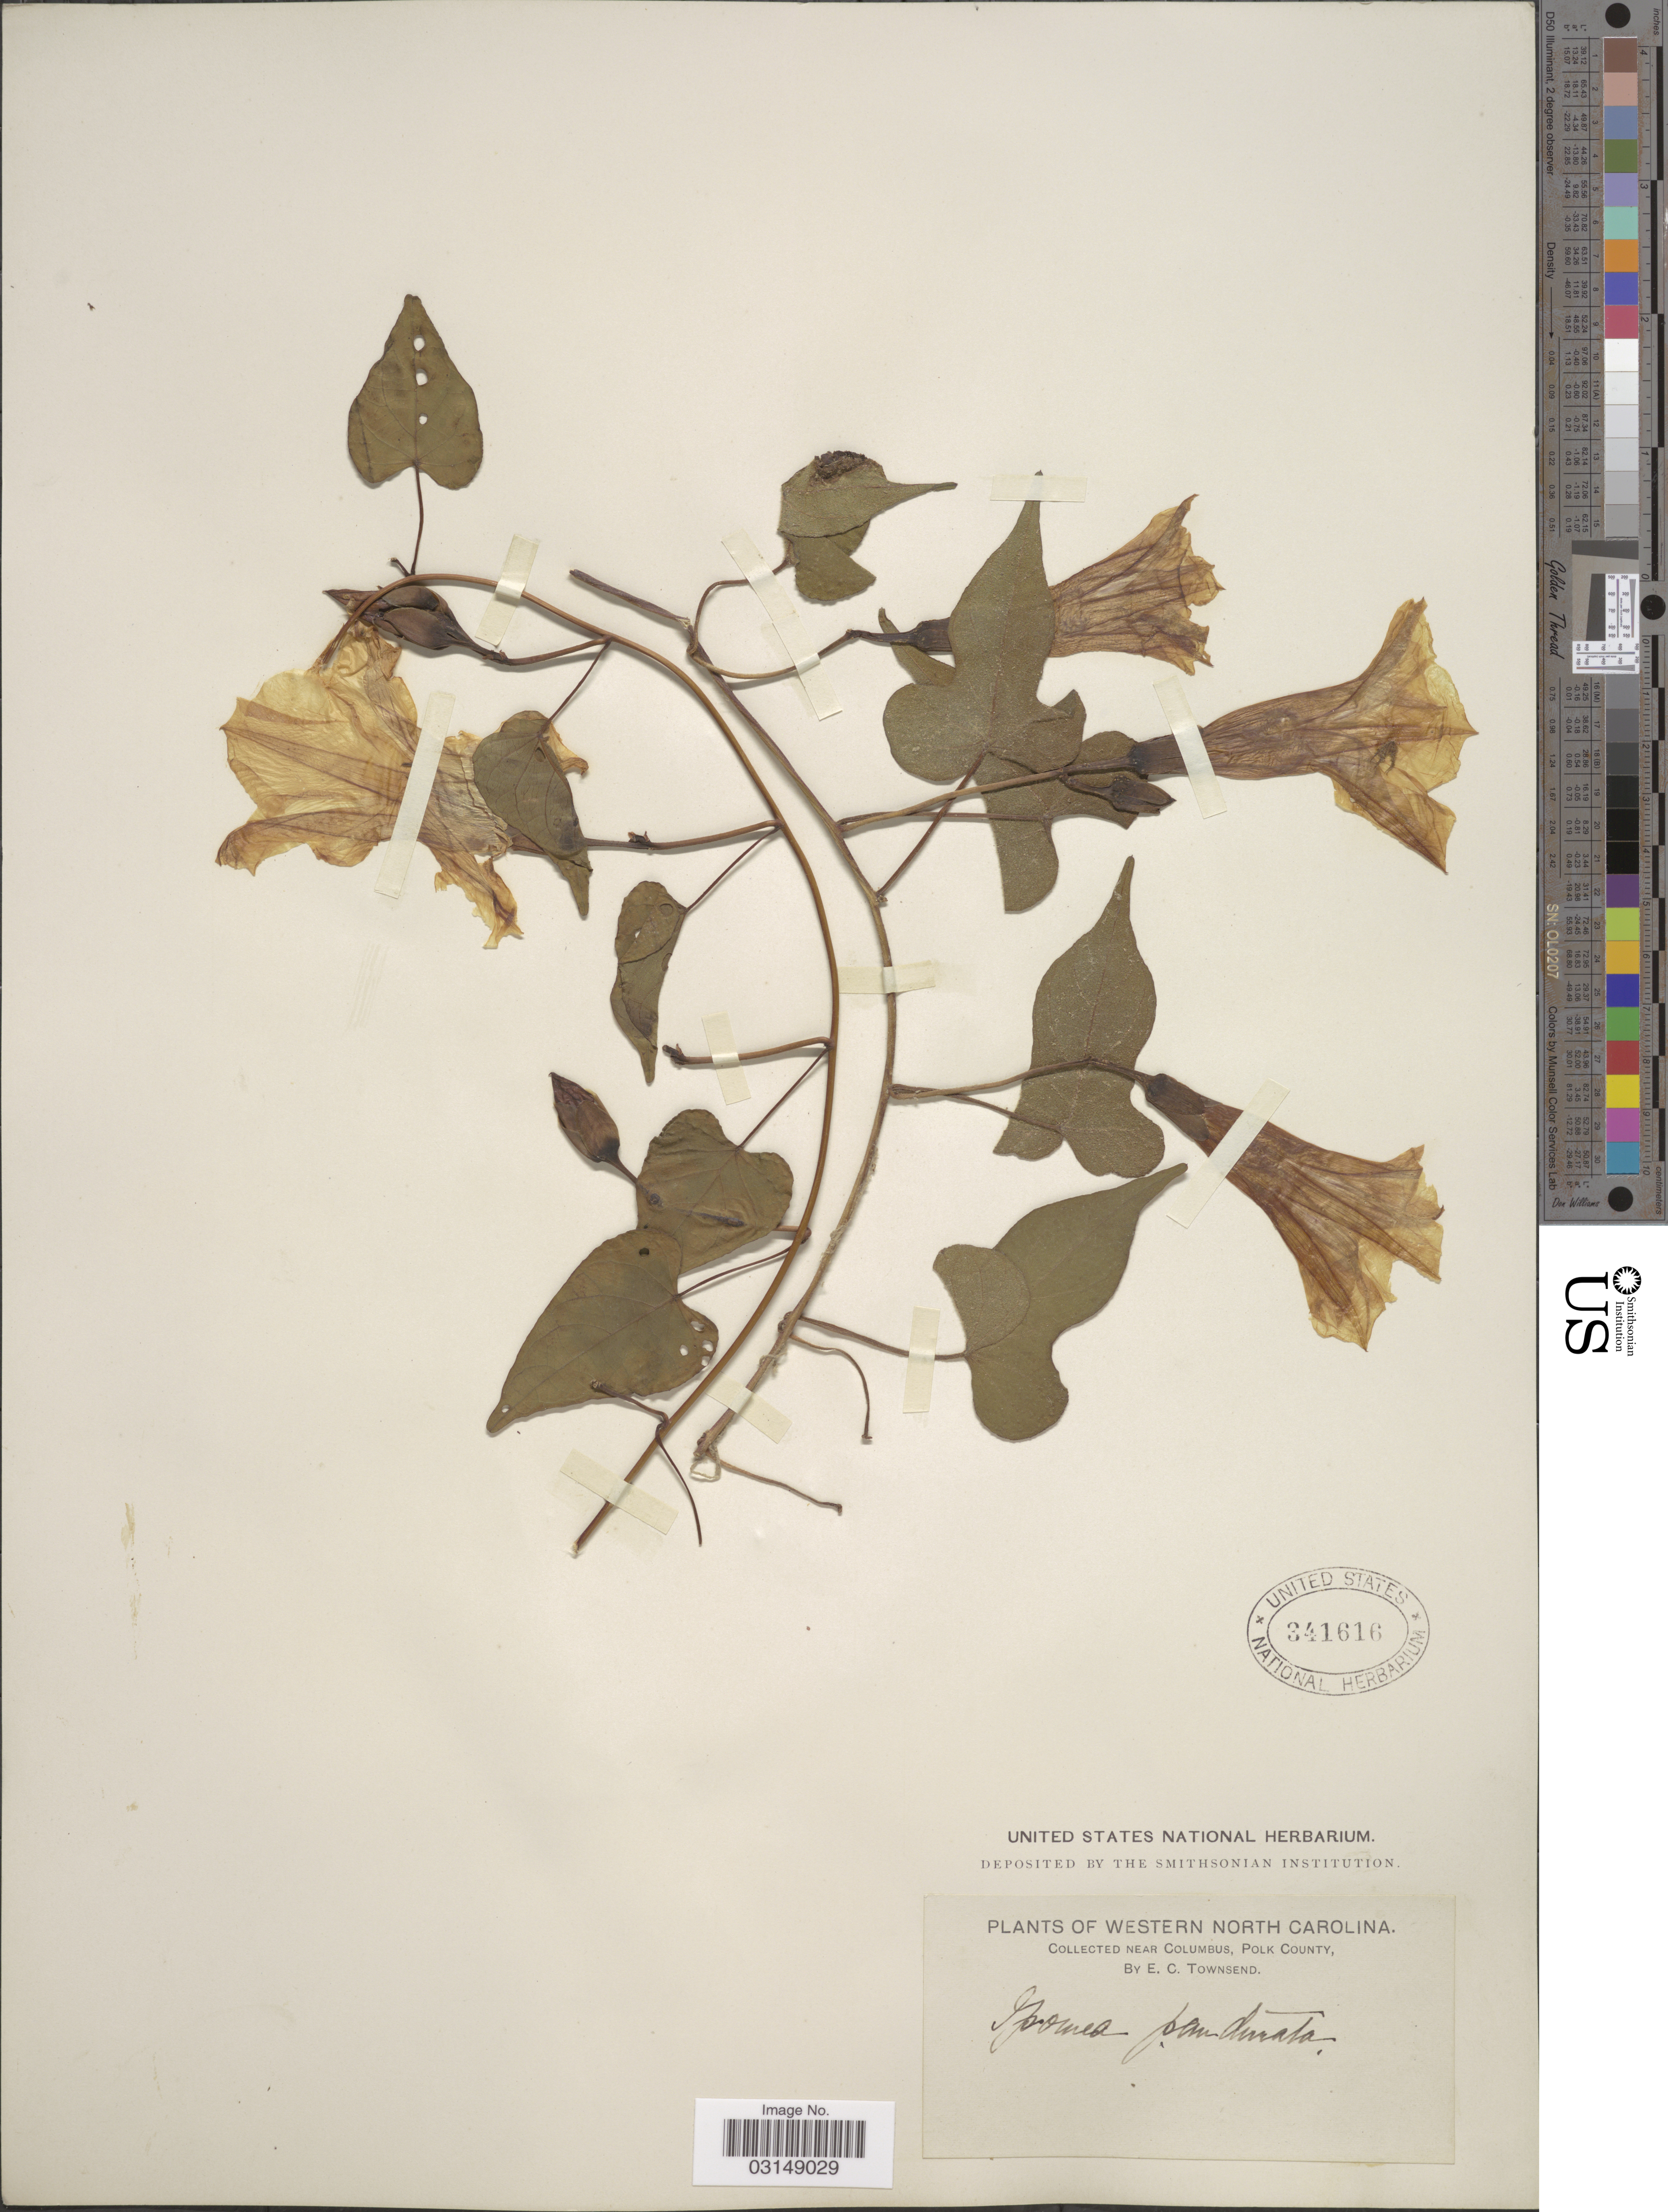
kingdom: Plantae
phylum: Tracheophyta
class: Magnoliopsida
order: Solanales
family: Convolvulaceae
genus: Ipomoea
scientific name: Ipomoea pandurata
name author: (L.) G. Mey.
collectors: E. C. Townsend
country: United States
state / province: North Carolina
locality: Western North Carolina. Near Columbus, Polk County.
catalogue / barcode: US 341616